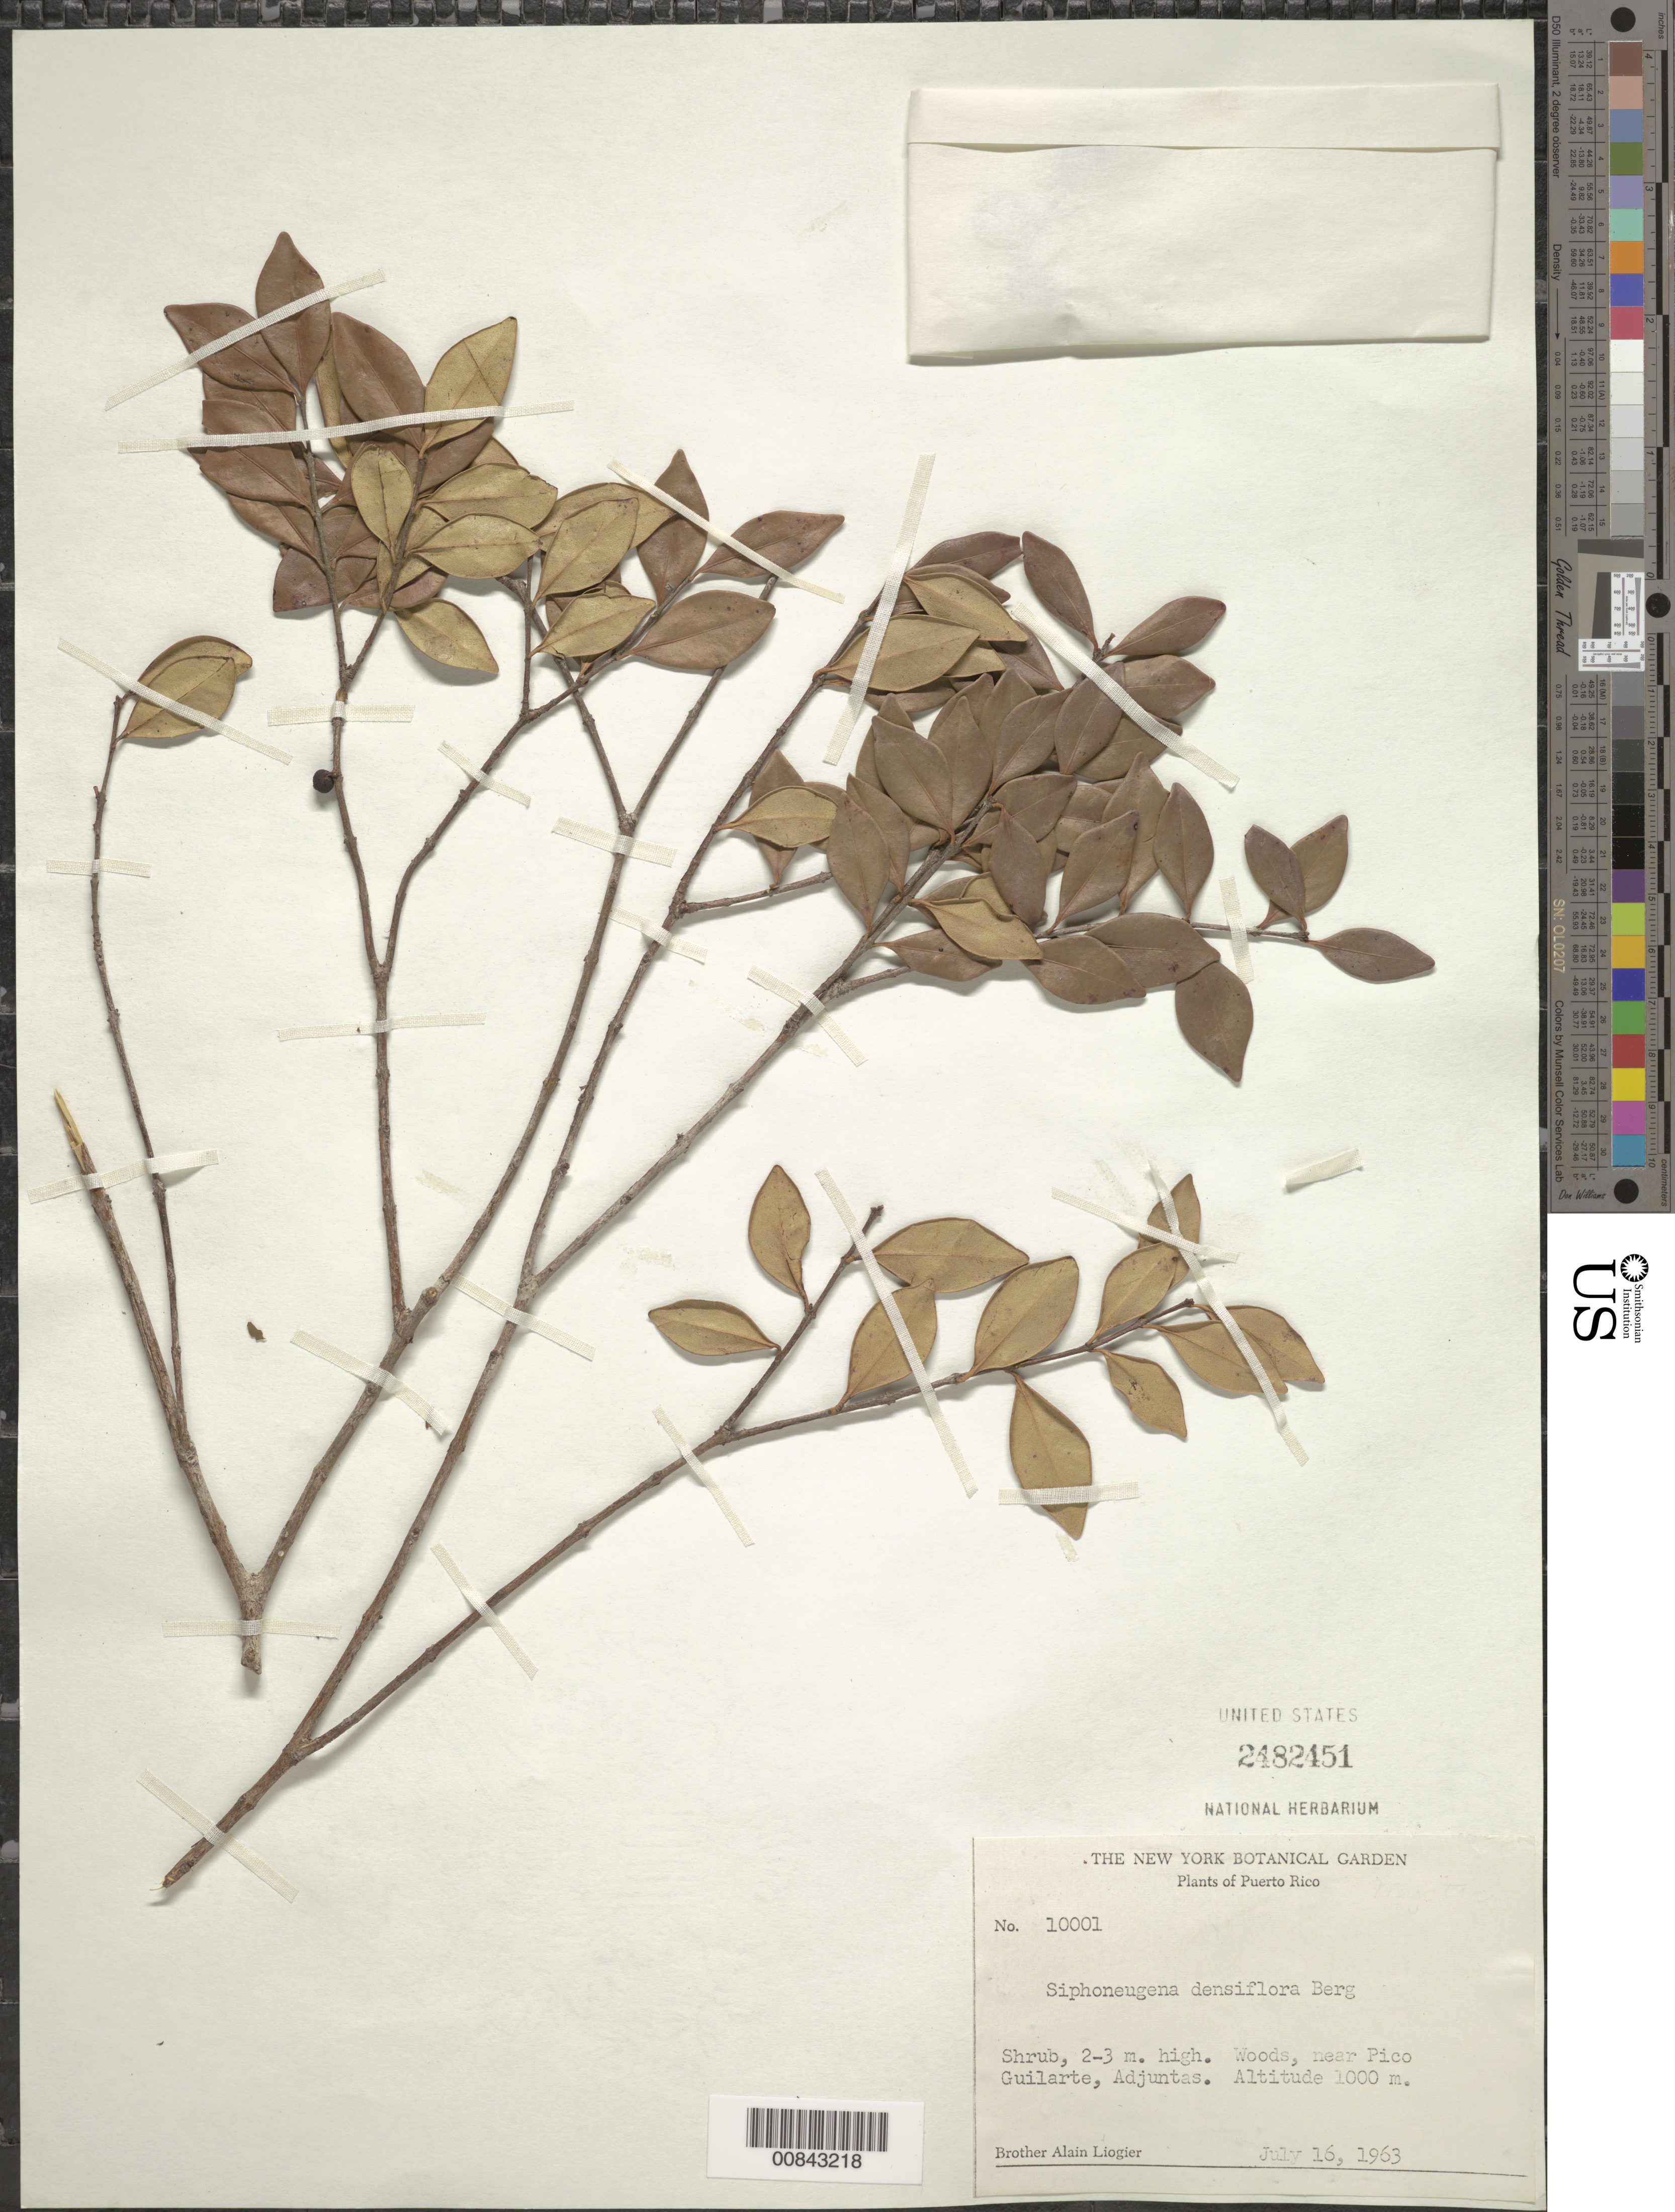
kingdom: Plantae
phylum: Tracheophyta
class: Magnoliopsida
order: Myrtales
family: Myrtaceae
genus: Siphoneugena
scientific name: Siphoneugena dussii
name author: (Krug & Urb.) Proença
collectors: A. H. Liogier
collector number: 10001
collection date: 1963-07-16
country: Puerto Rico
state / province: Adjuntas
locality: Woods, near Pico Guilarte, Adjuntas.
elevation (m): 1000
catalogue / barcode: US 2482451